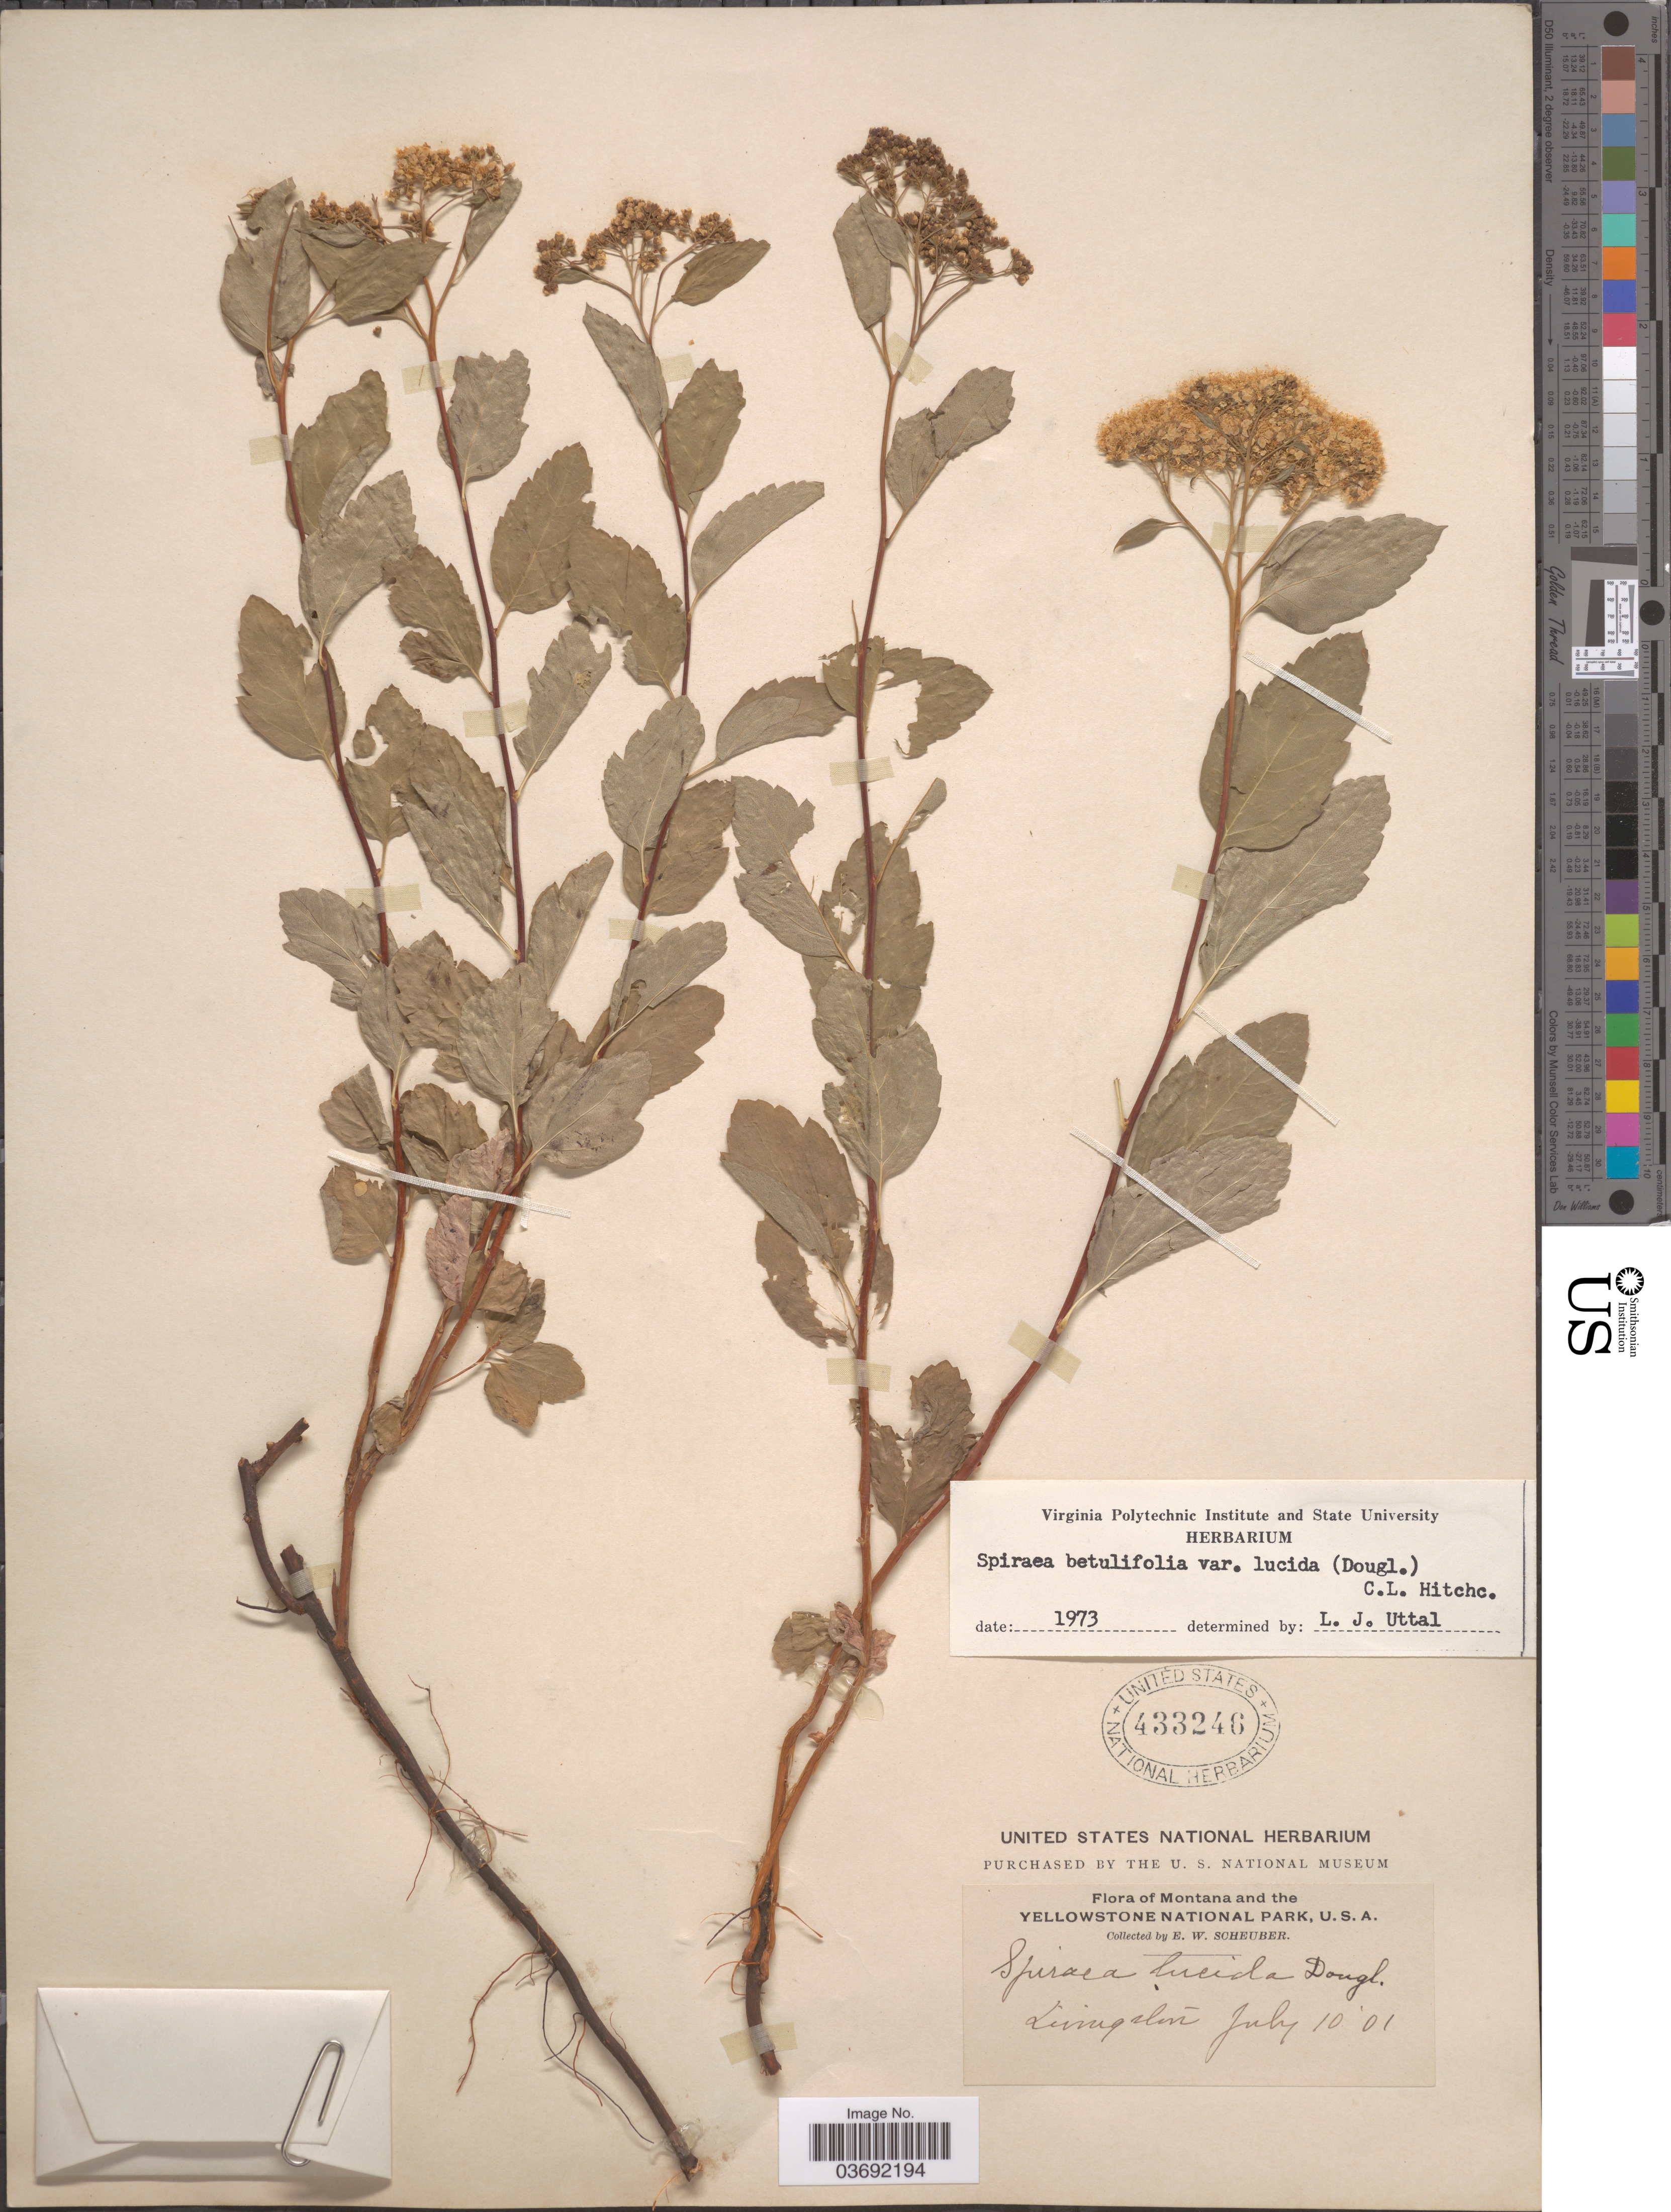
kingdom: Plantae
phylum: Tracheophyta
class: Magnoliopsida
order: Rosales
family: Rosaceae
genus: Spiraea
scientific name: Spiraea betulifolia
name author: Pall.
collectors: E. Scheuber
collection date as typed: Transcribed d/m/y: 10/7/1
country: United States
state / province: Montana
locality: Yellowstone National Park. Livingston.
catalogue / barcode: US 433246